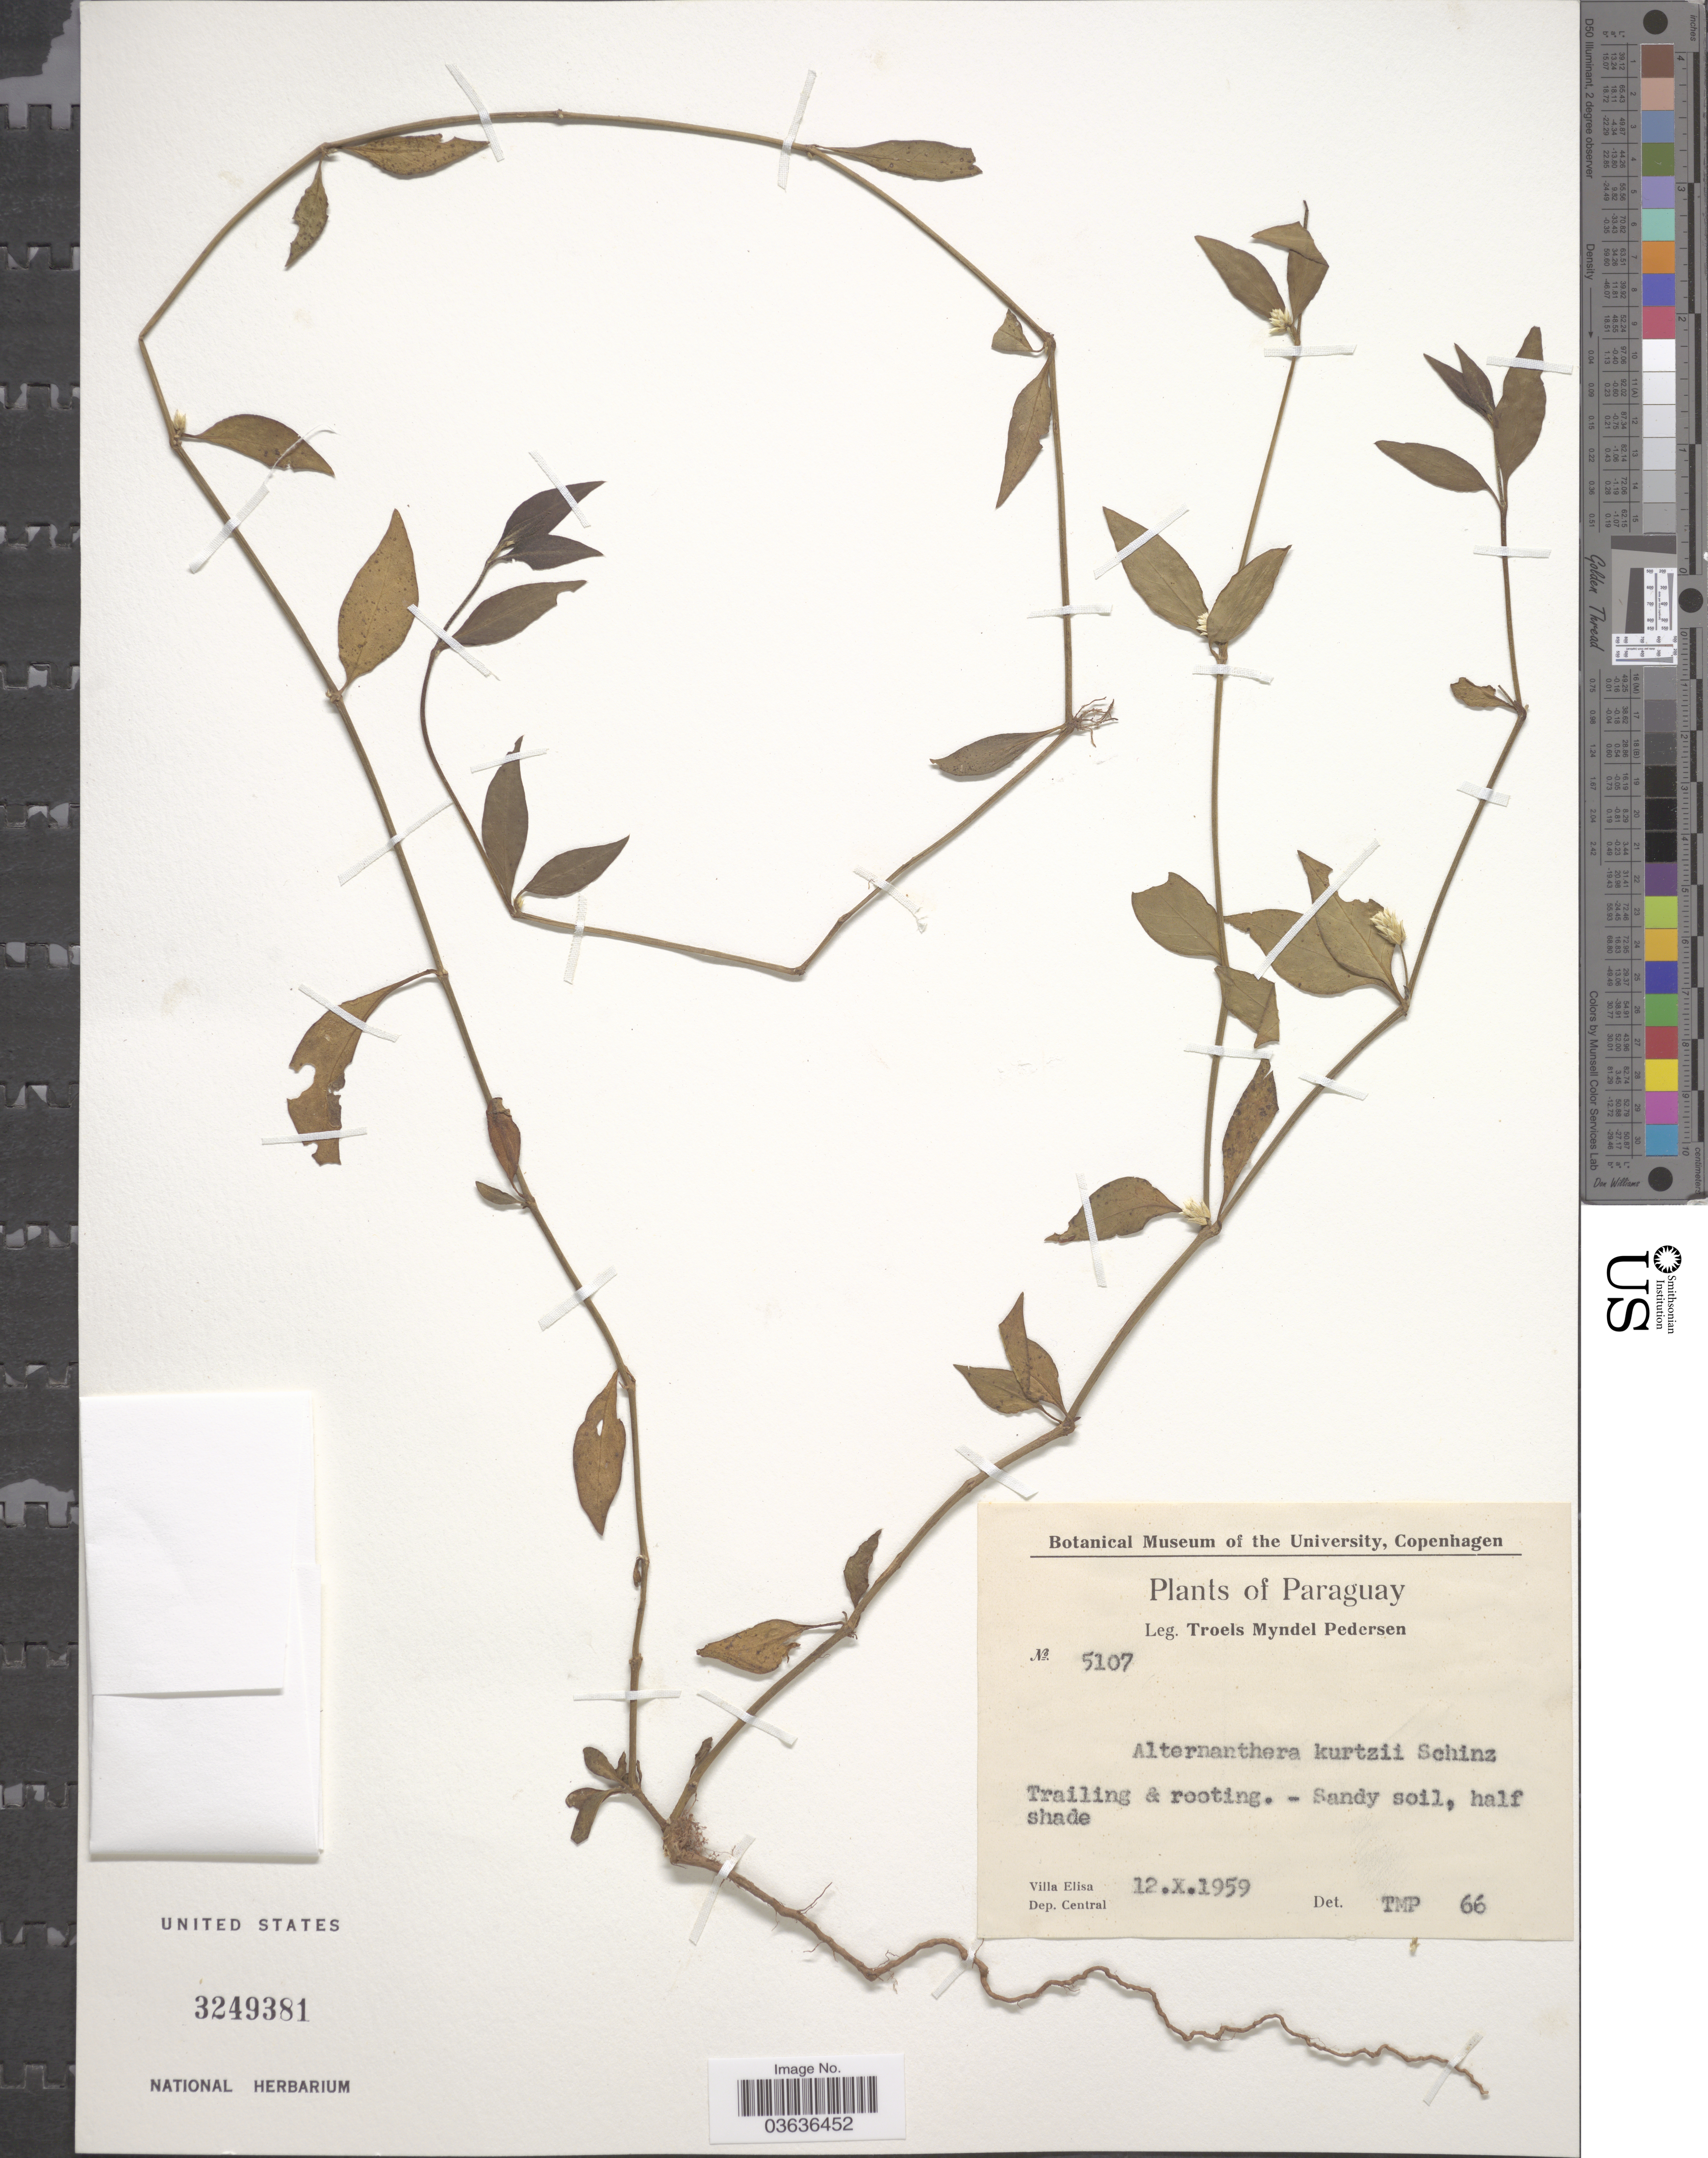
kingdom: Plantae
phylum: Tracheophyta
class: Magnoliopsida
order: Caryophyllales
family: Amaranthaceae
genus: Alternanthera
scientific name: Alternanthera kurtzii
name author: Schinz ex Pederson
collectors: T. Pederson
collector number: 5107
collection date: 1959-10-12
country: Paraguay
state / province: Central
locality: Villa Elisa. Dep. Central.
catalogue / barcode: US 3249381